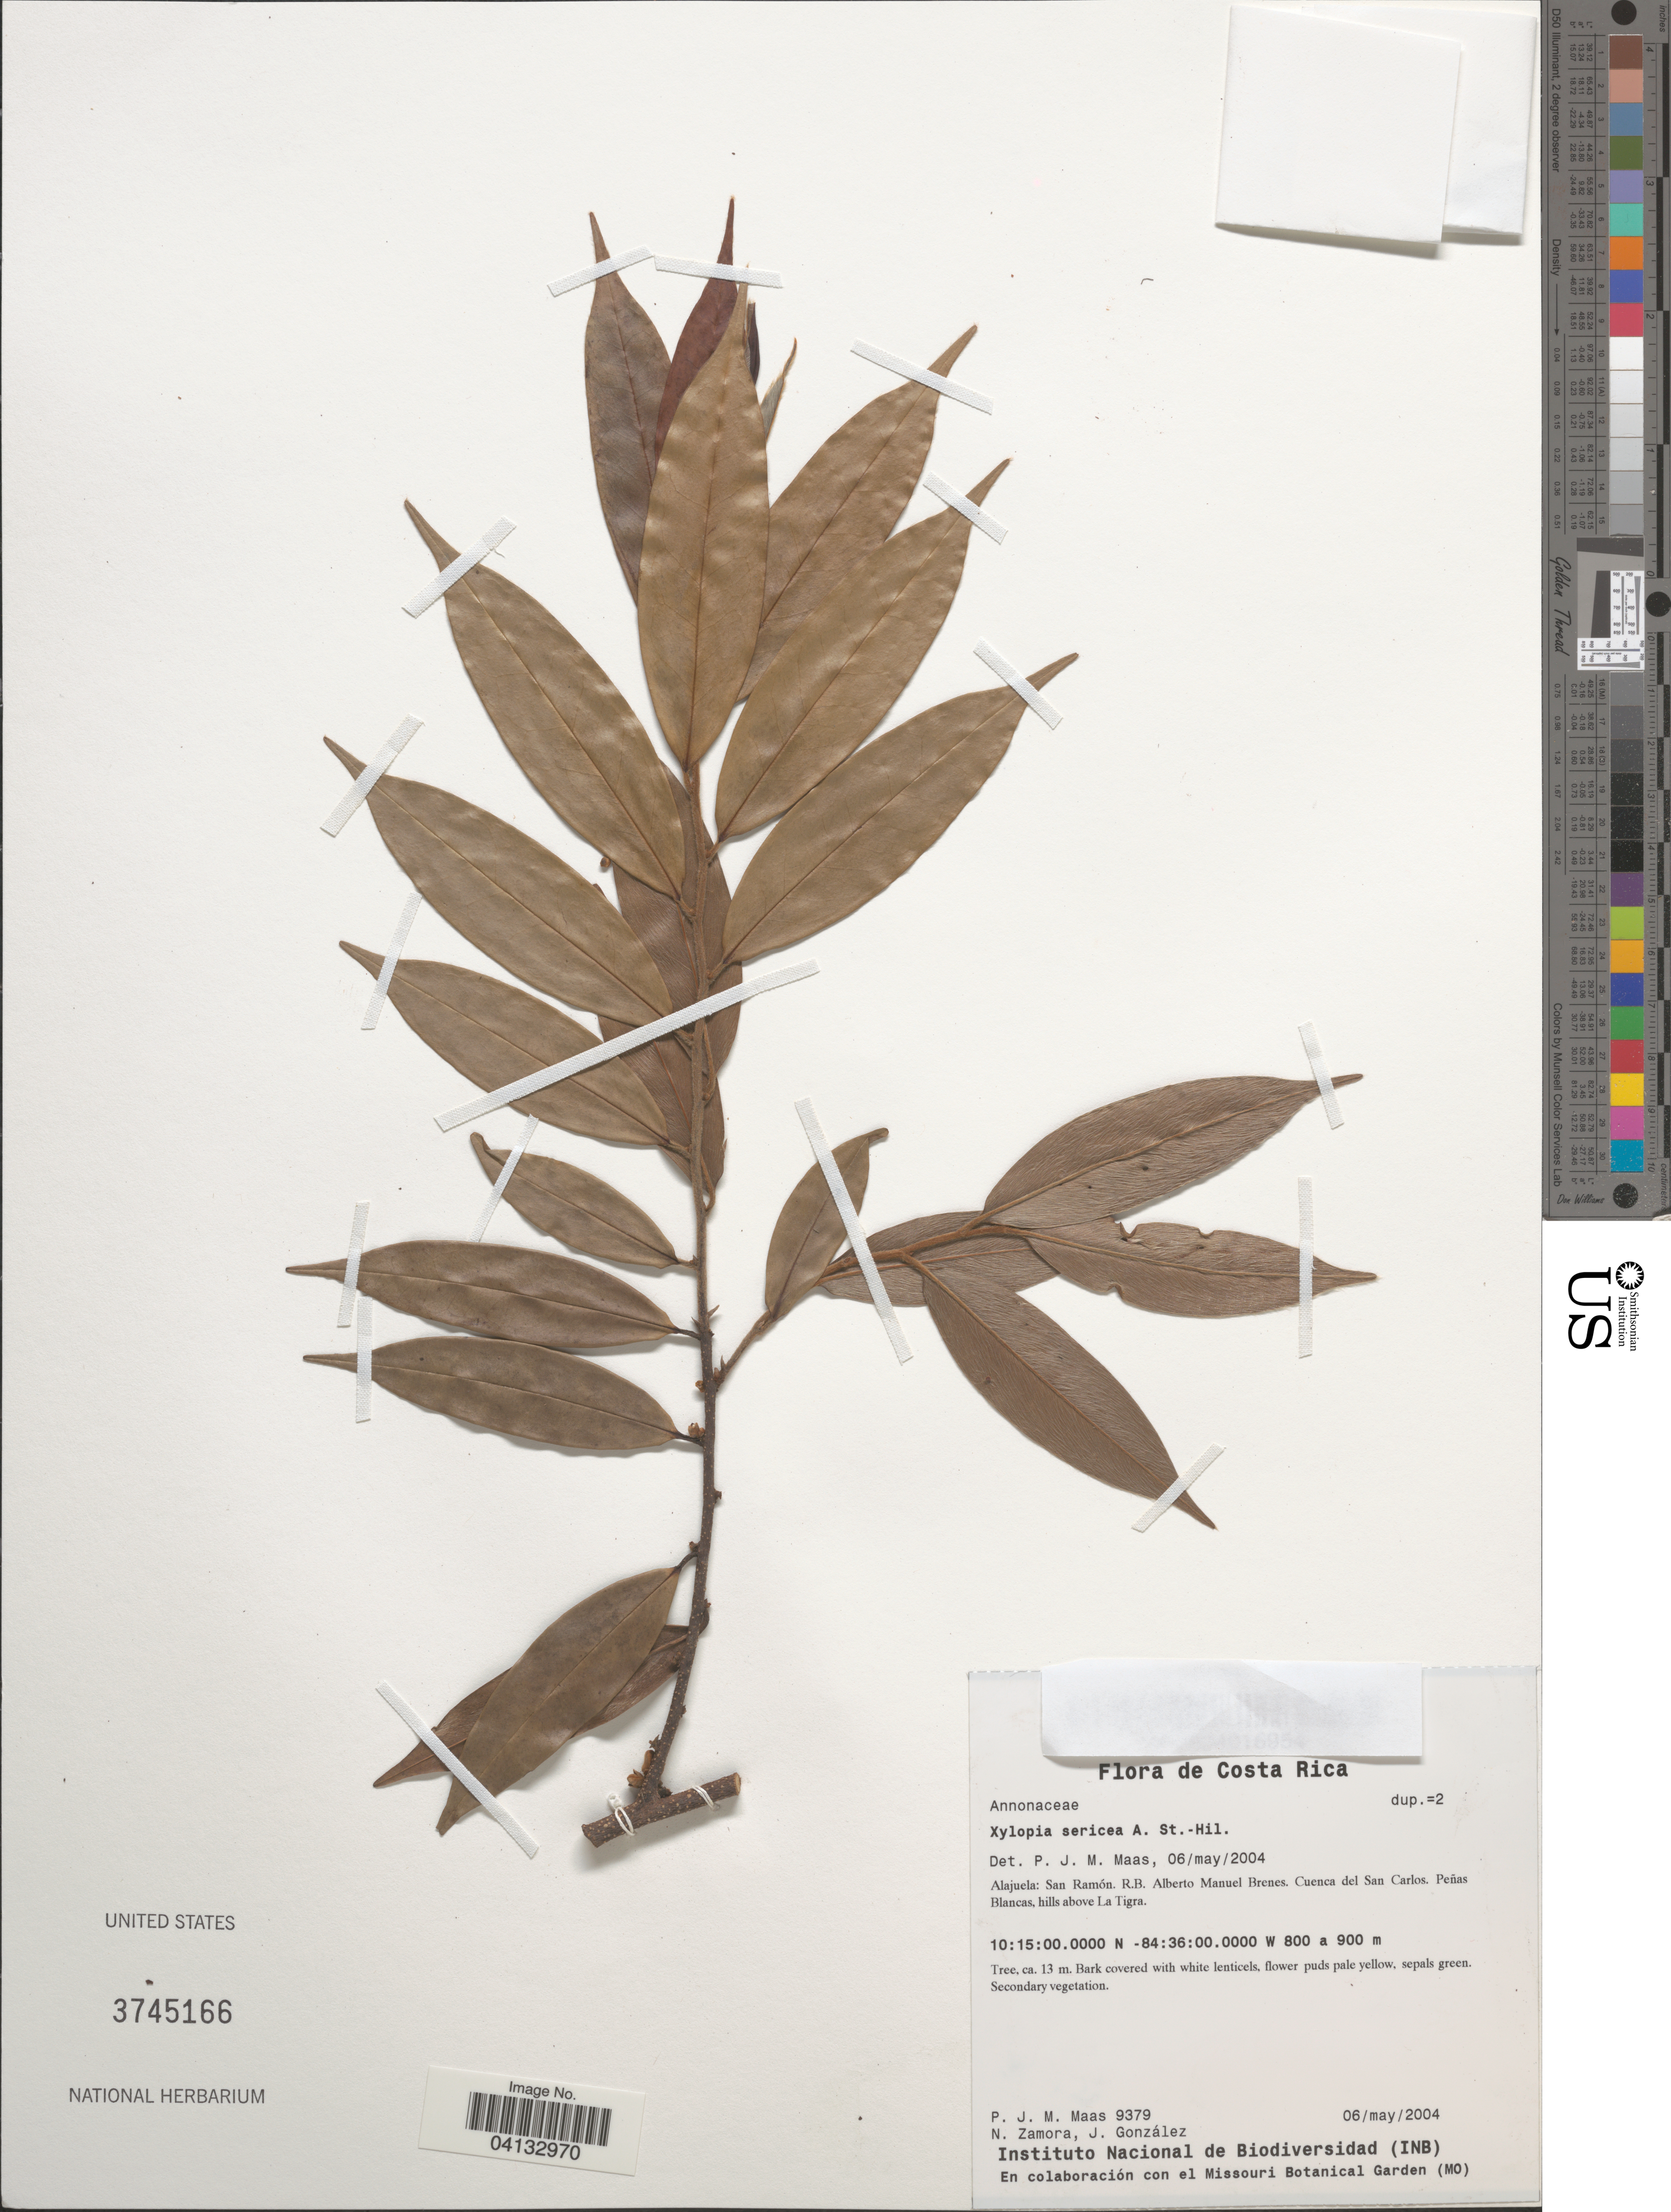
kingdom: Plantae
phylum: Tracheophyta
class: Magnoliopsida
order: Magnoliales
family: Annonaceae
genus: Xylopia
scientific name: Xylopia sericea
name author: A. St.-Hil.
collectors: P. Maas, N. Zamora & J. González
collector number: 9379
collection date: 2004-05-06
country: Costa Rica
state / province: Alajuela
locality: San Ramón. R.B. Alberto Manuel Brenes. Cuenca del San Carlos. Peñas Blancas, hills above La Tigra.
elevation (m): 800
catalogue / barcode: US 3745166